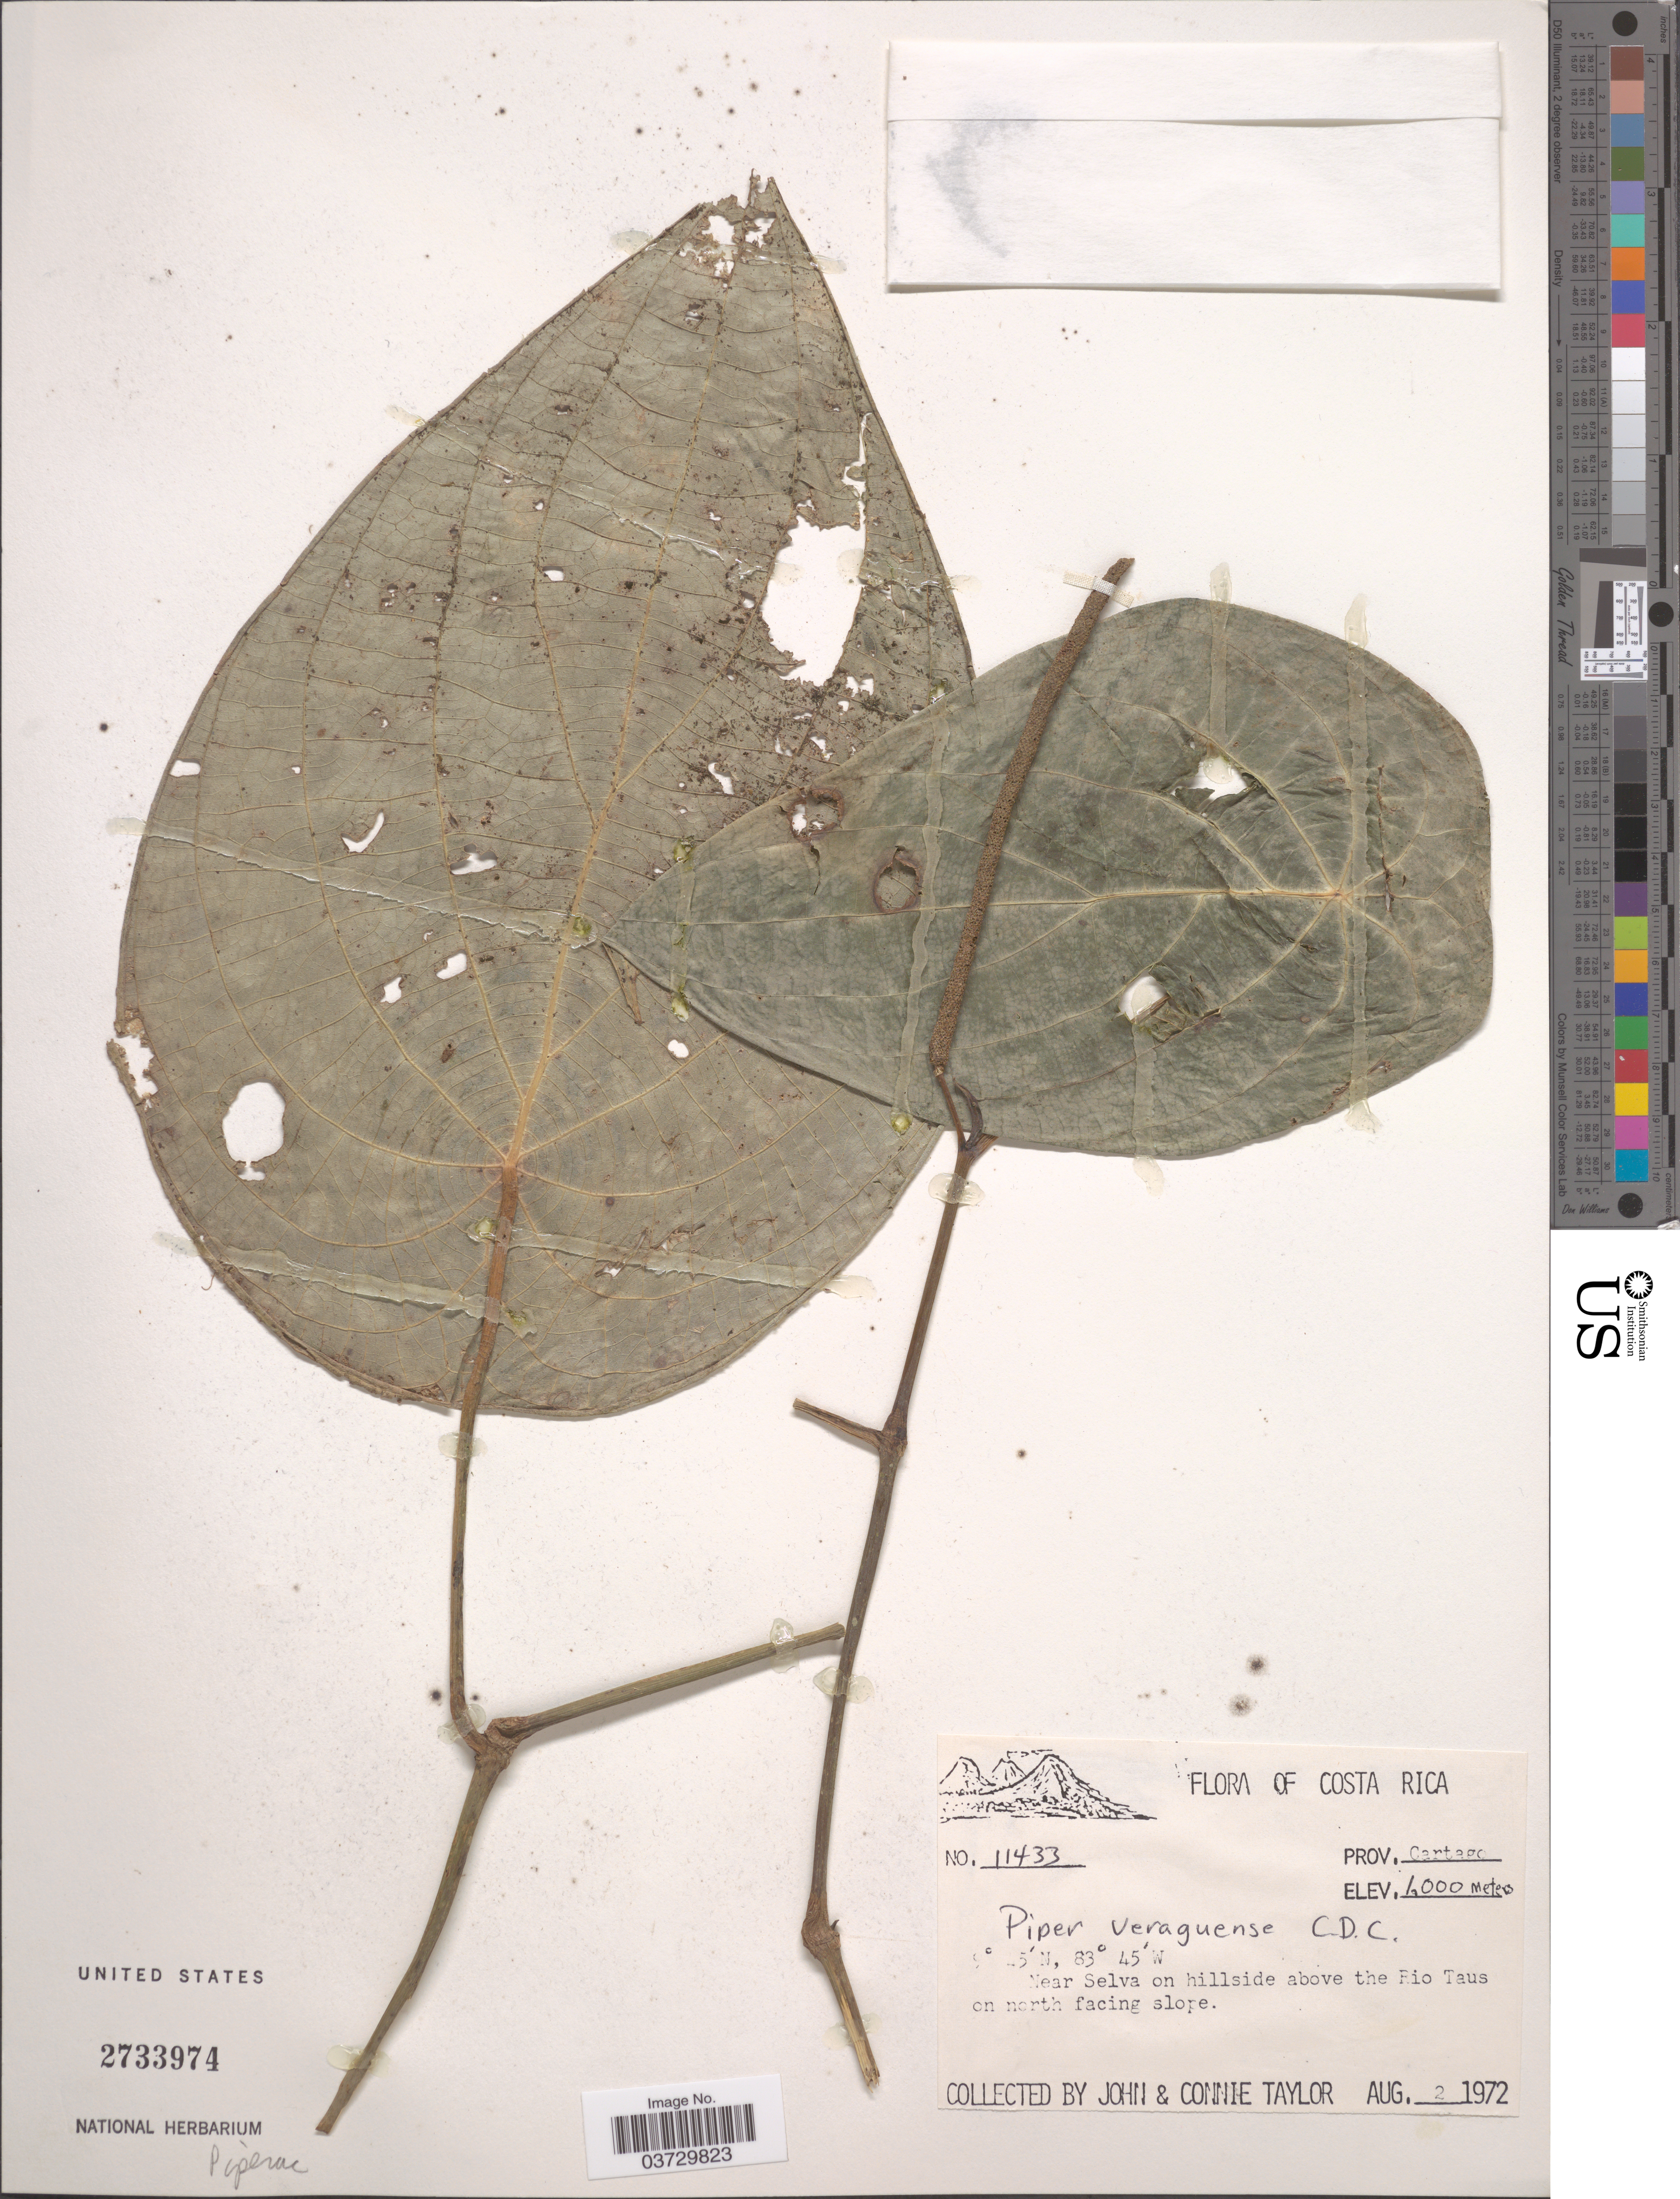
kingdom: Plantae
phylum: Tracheophyta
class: Magnoliopsida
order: Piperales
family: Piperaceae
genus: Piper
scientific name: Piper veraguense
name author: C. DC.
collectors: J. Taylor & C. Taylor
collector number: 11433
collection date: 1972-08-02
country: Costa Rica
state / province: Cartago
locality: Near Selva on hillside above the Rio Taus on north facing slope.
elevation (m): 1000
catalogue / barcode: US 2733974